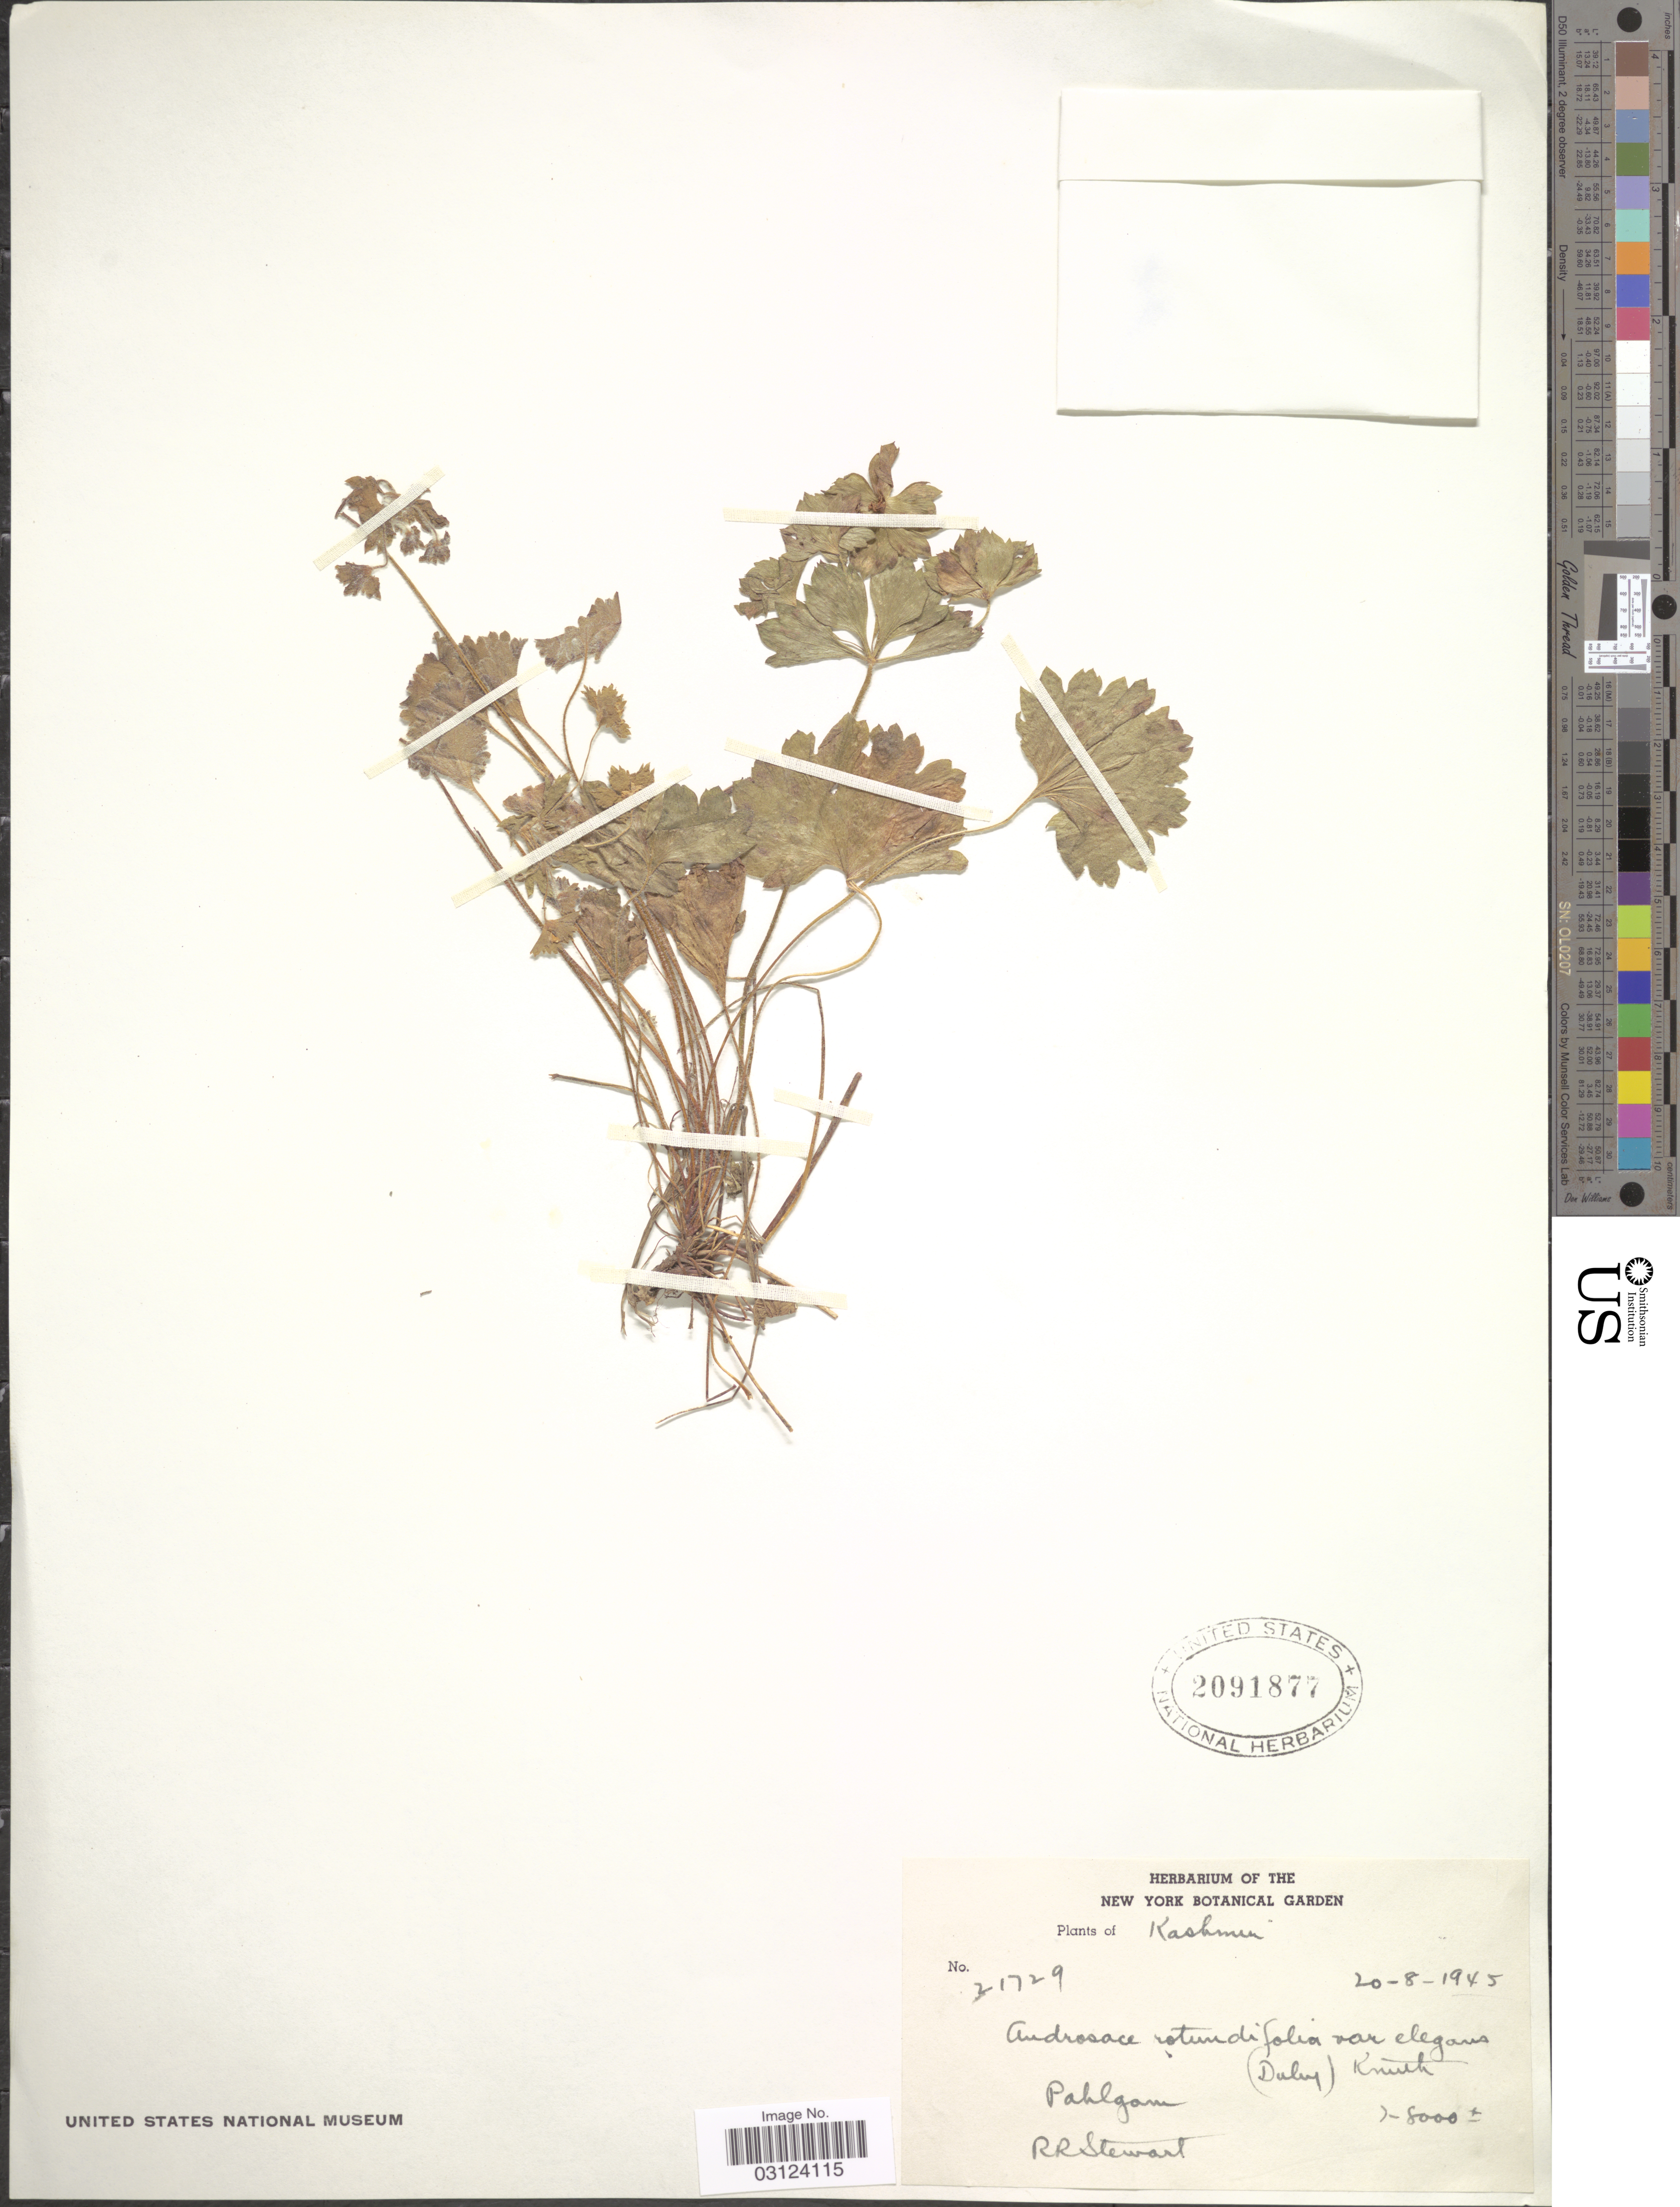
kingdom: Plantae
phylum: Tracheophyta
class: Magnoliopsida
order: Ericales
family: Primulaceae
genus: Androsace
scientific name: Androsace rotundifolia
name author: Hardw.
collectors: R. Stewart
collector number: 21729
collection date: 1945-08-20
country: India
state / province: Jammu and Kashmir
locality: Kashmir, Pahlgam.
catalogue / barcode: US 2091877